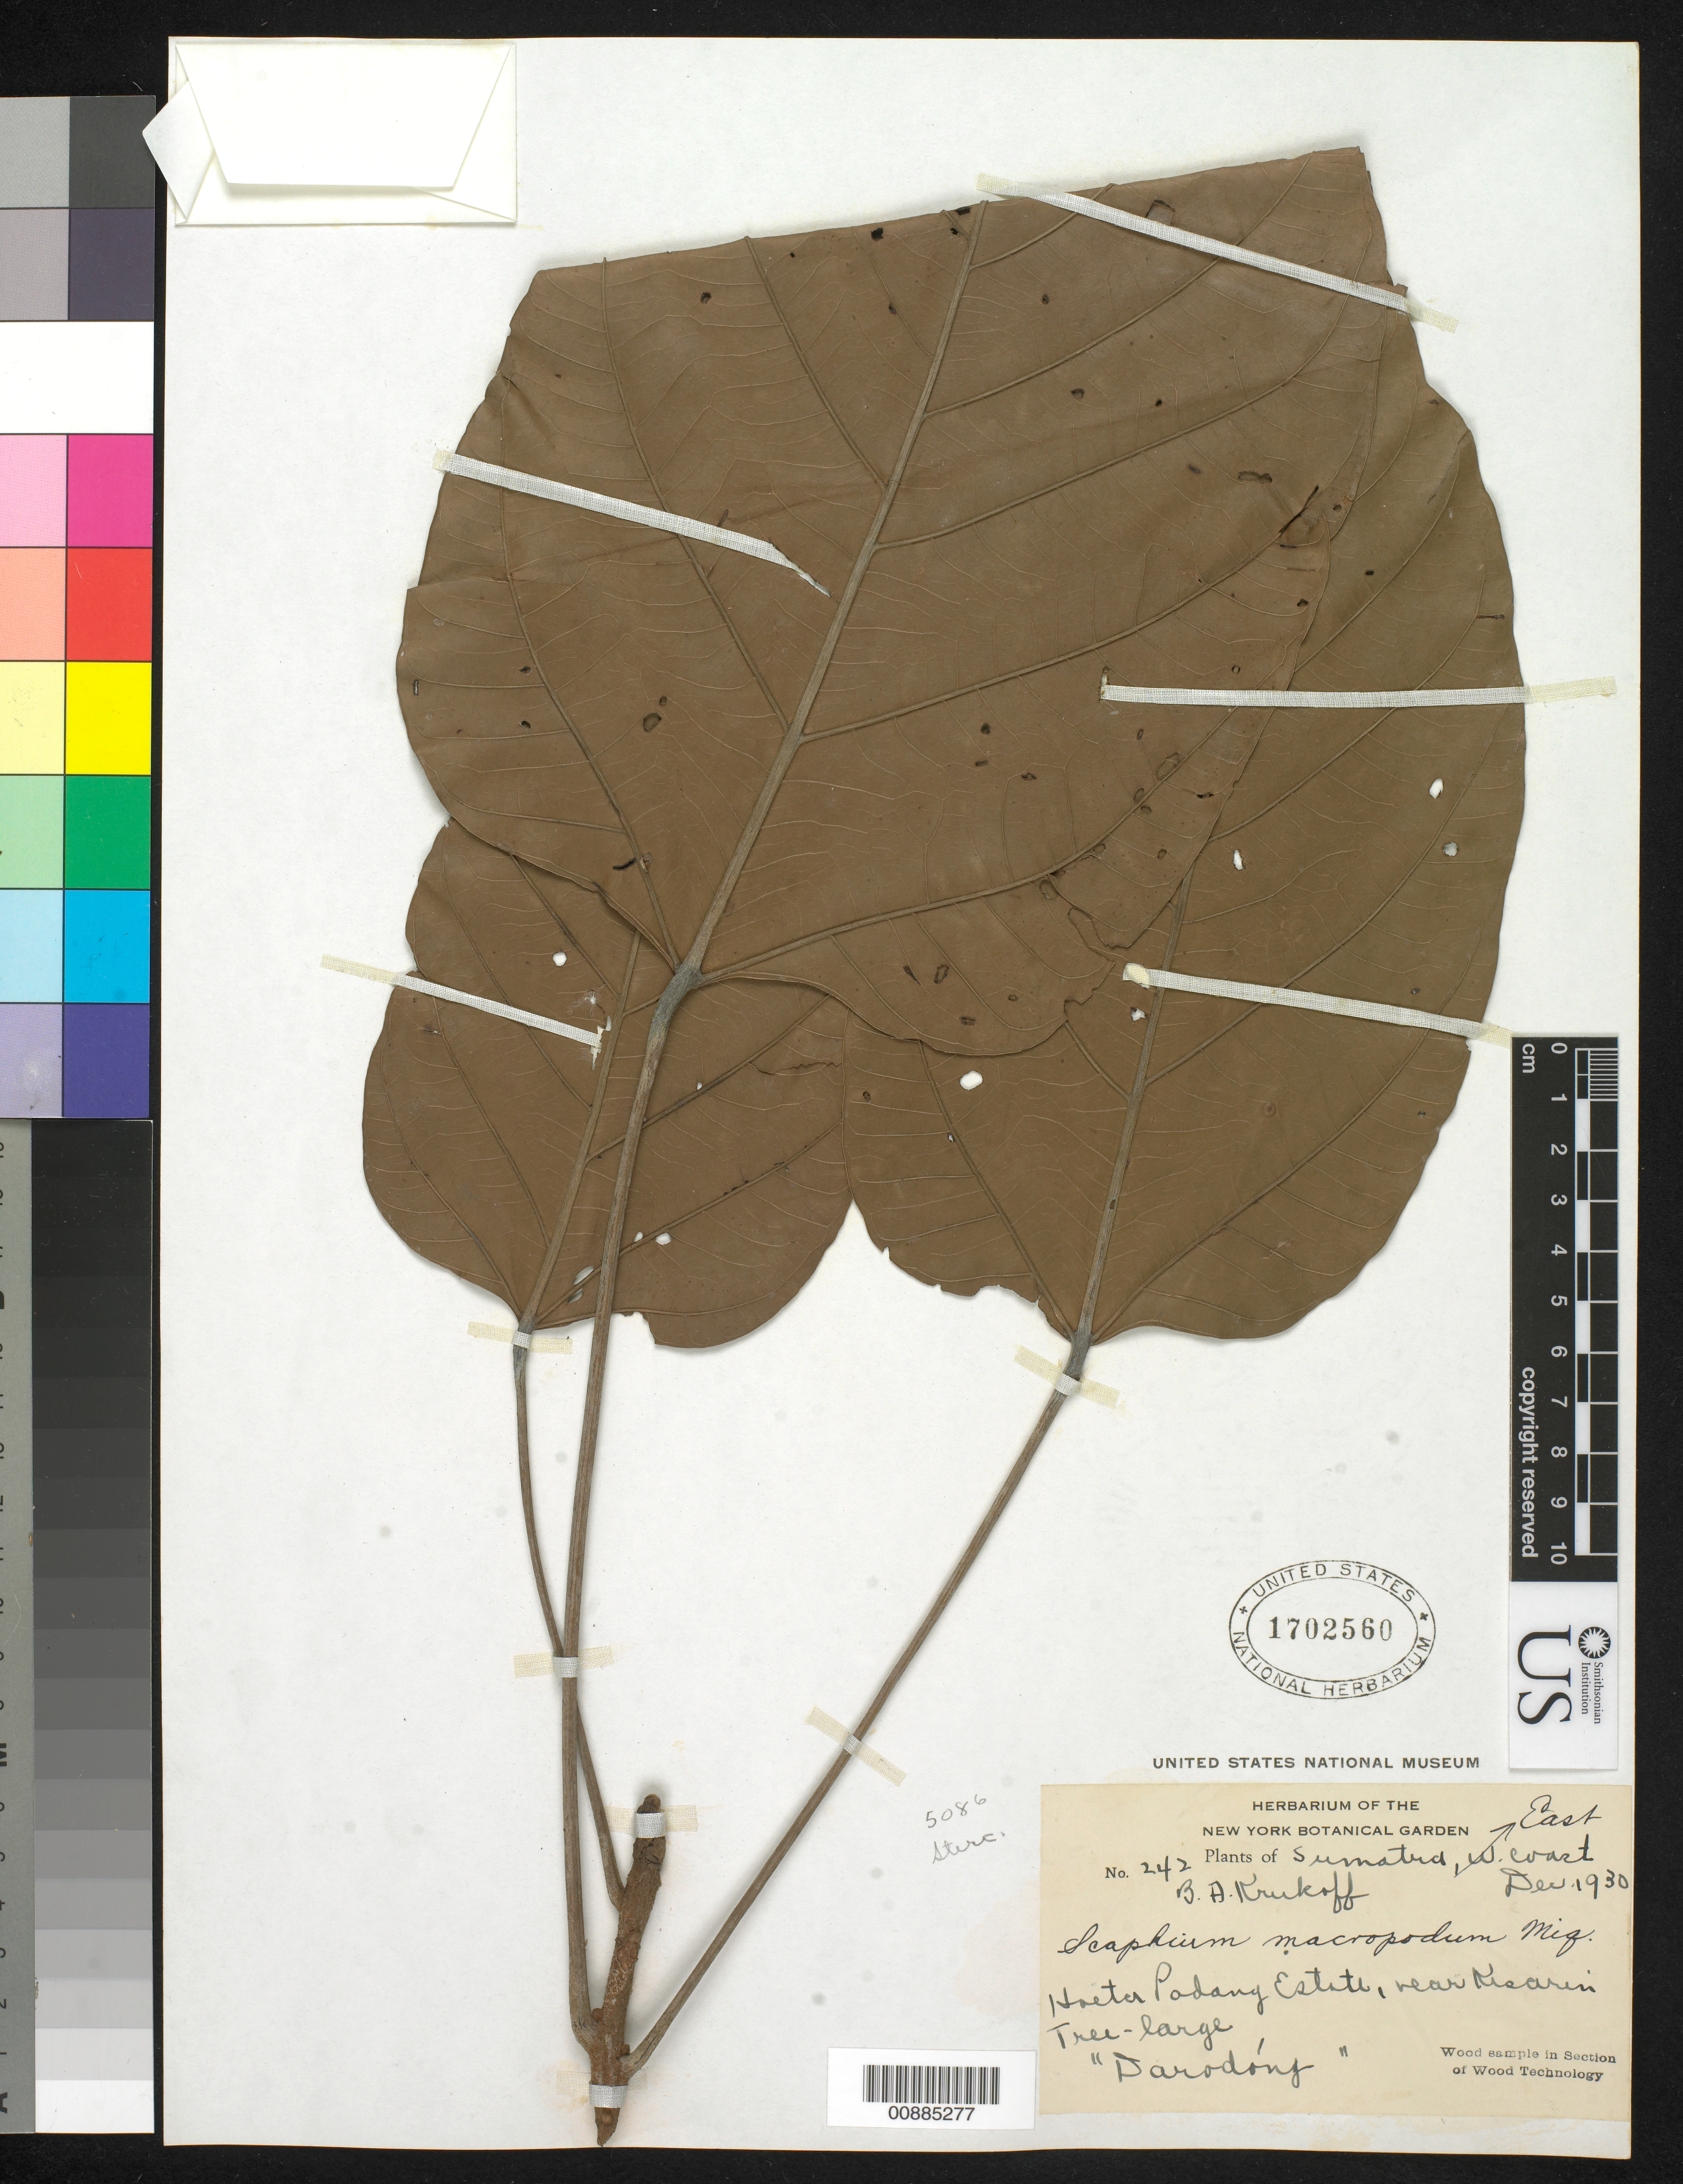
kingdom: Plantae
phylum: Tracheophyta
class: Magnoliopsida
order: Malvales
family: Malvaceae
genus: Scaphium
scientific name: Scaphium macropodum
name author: (Miq.) Beumée ex K. Heyne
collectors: B. A. Krukoff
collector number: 242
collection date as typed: Dec 1930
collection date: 1930-12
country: Indonesia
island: Sumatra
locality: Hueta Podang Estate, near Kesarin.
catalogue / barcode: US 1702560